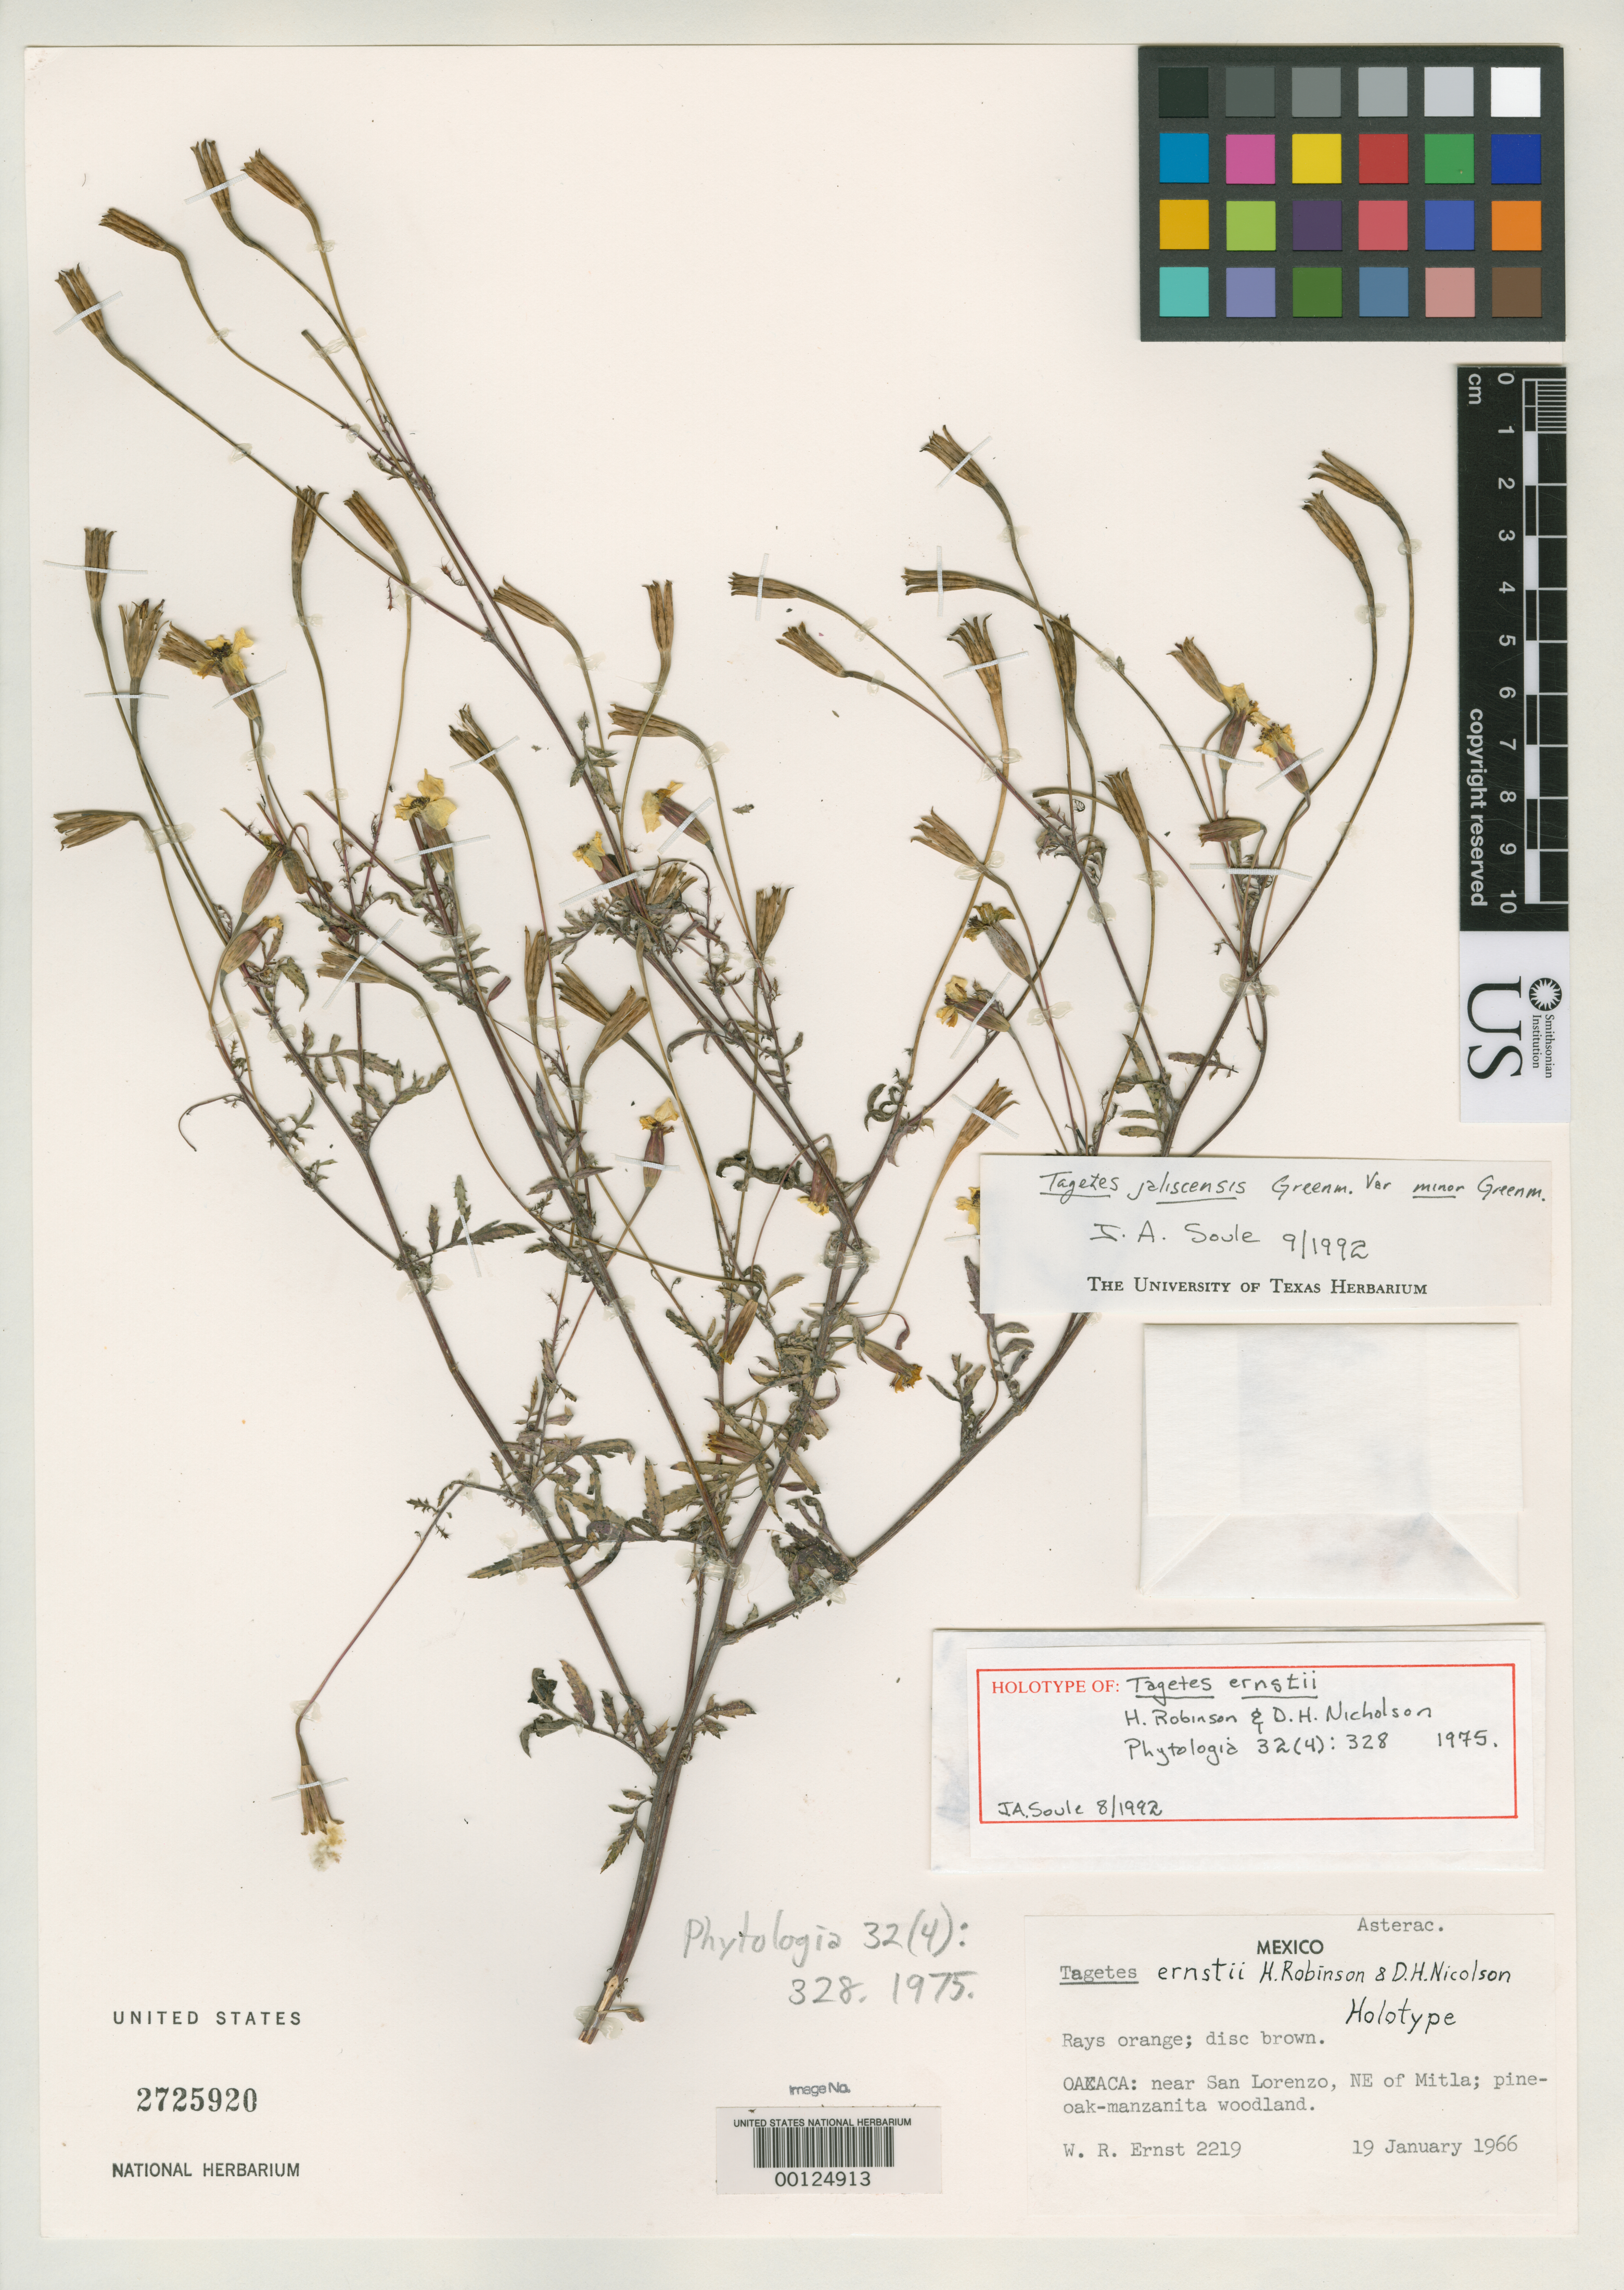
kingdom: Plantae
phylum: Tracheophyta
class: Magnoliopsida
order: Asterales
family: Asteraceae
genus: Tagetes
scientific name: Tagetes ernstii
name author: H. Rob. & Nicolson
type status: Holotype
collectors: W. R. Ernst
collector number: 2219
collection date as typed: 19 Jan 1966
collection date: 1966-01-19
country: Mexico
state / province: Oaxaca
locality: Near San Loronzo, NE of Mitla.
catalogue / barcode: US 2725920